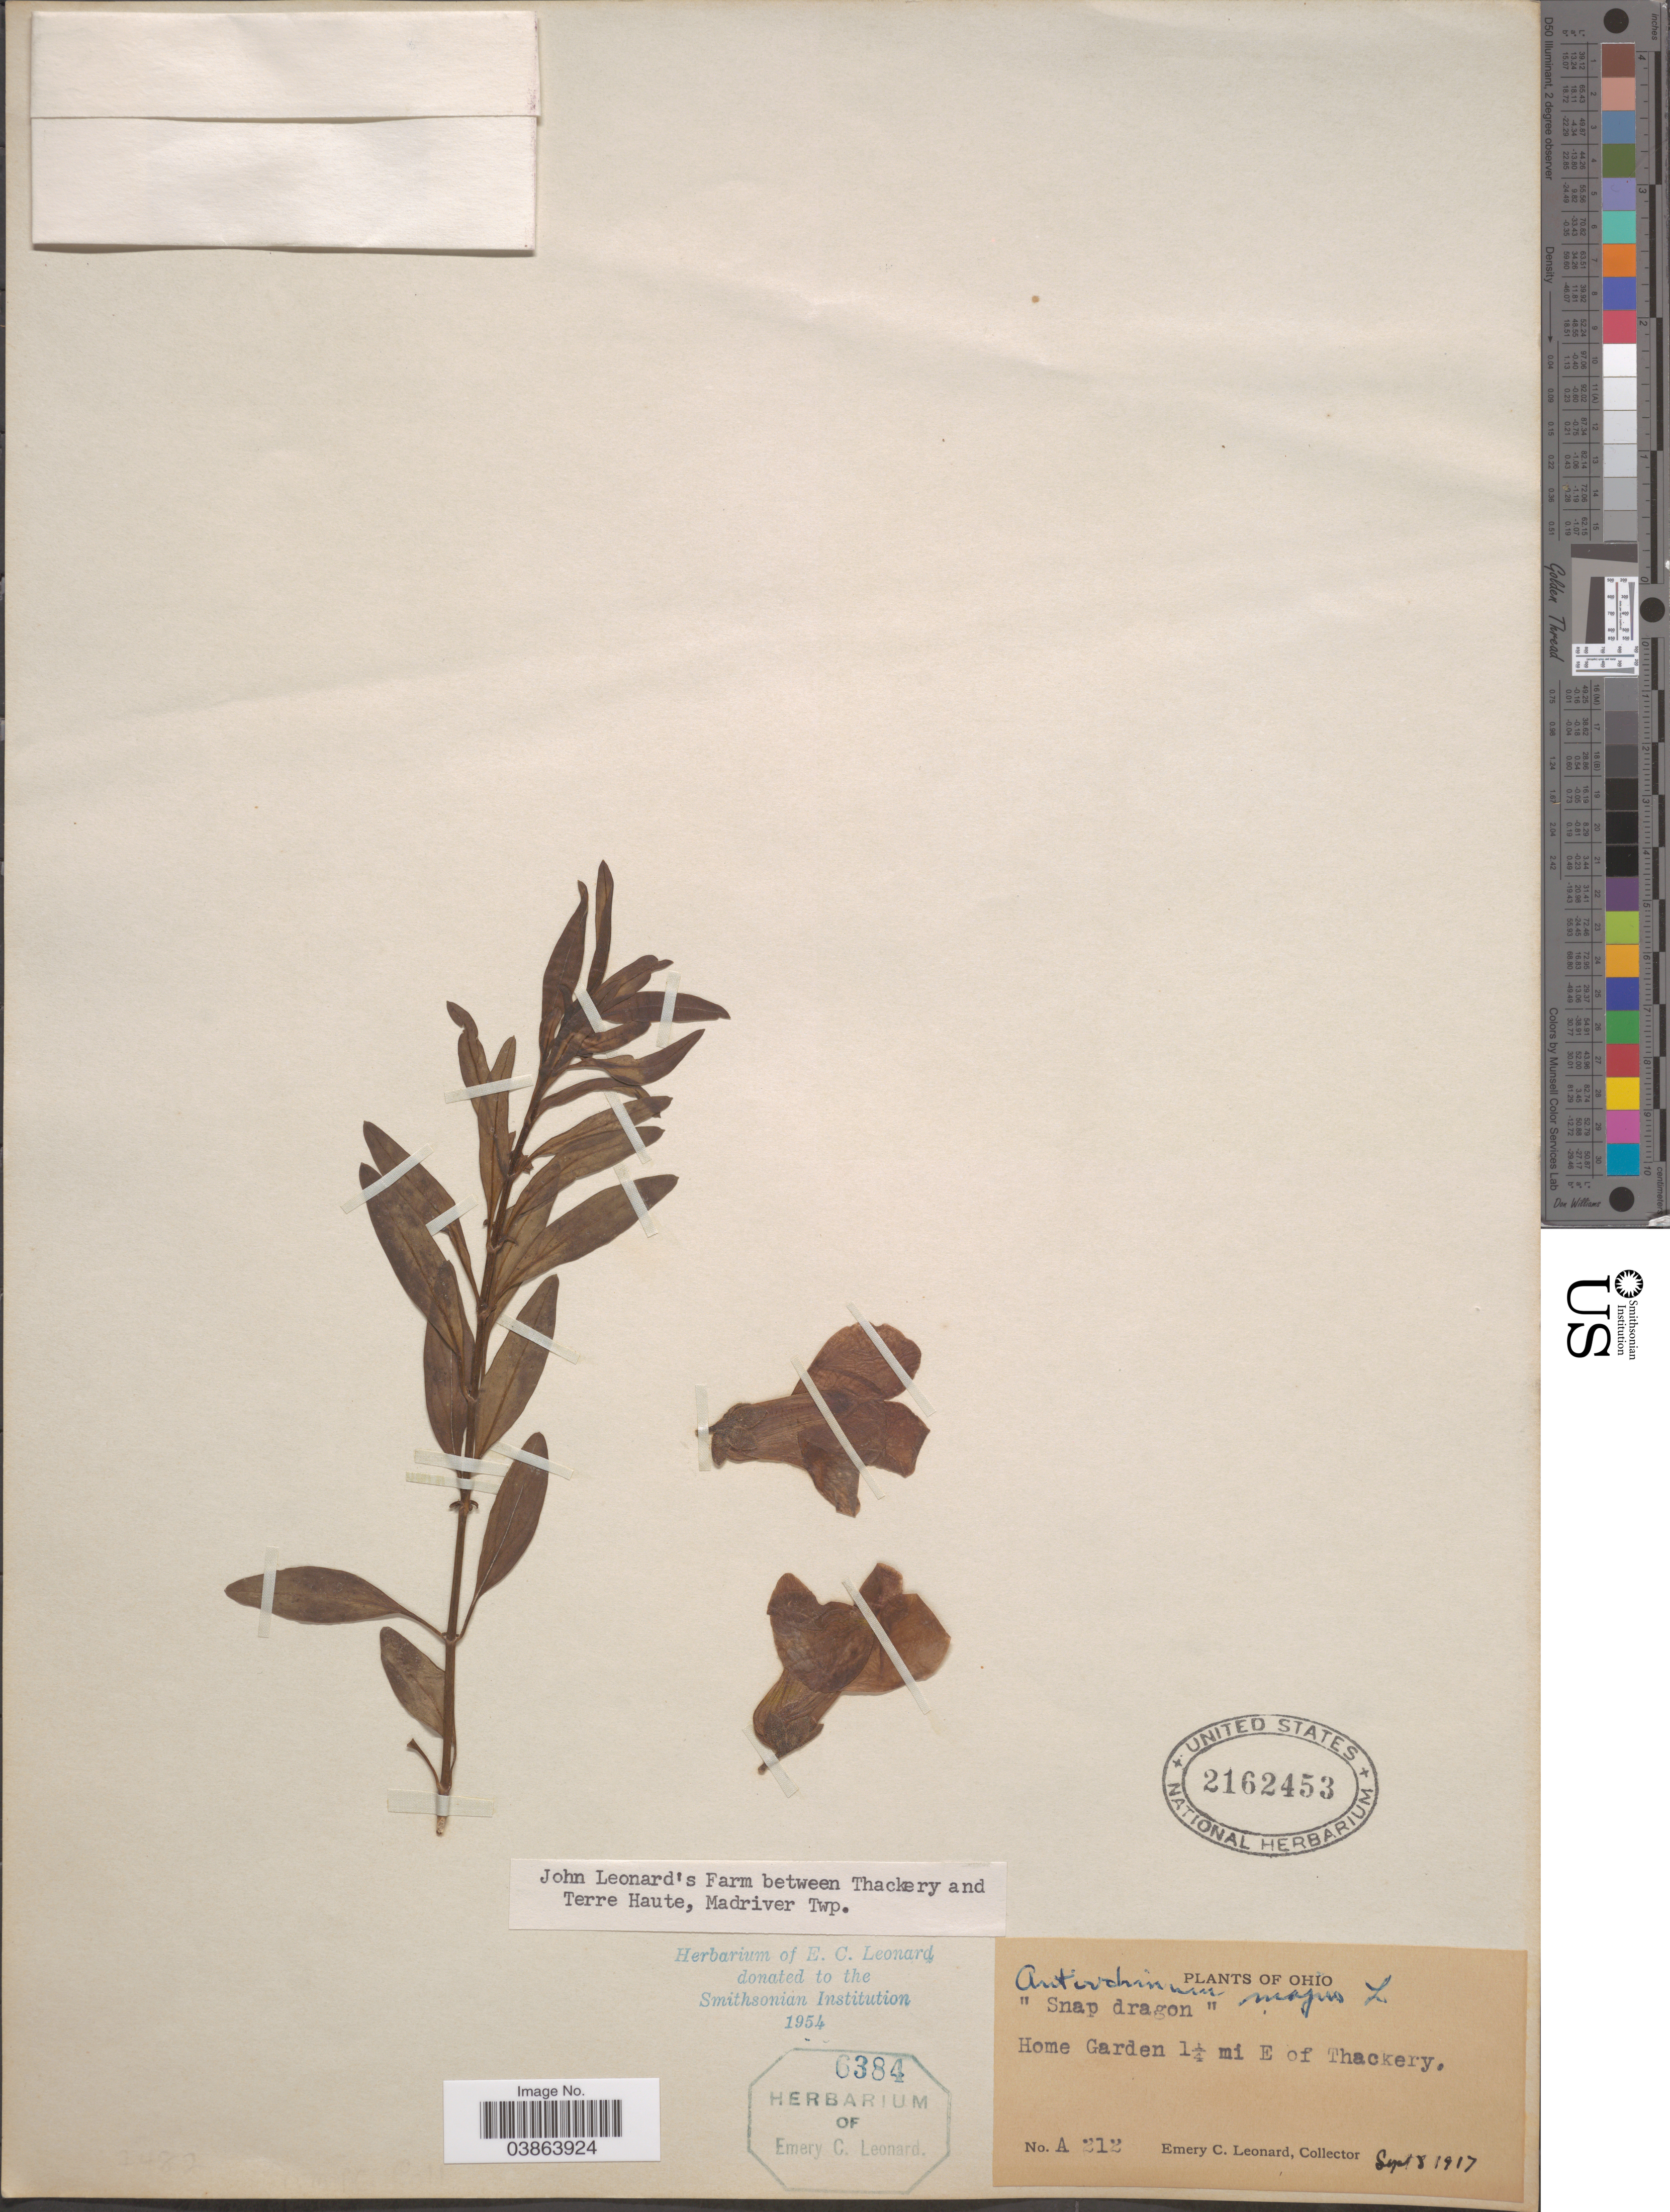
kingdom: Plantae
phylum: Tracheophyta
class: Magnoliopsida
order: Lamiales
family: Plantaginaceae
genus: Antirrhinum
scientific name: Antirrhinum majus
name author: L.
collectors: E. C. Leonard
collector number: A212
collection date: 1917-09-08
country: United States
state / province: Ohio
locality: Home Garden 1¼ mi E of Thackery. John Leonard's Far, between Thackery and Terre Haute, Madriver Twp.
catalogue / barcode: US 2162453